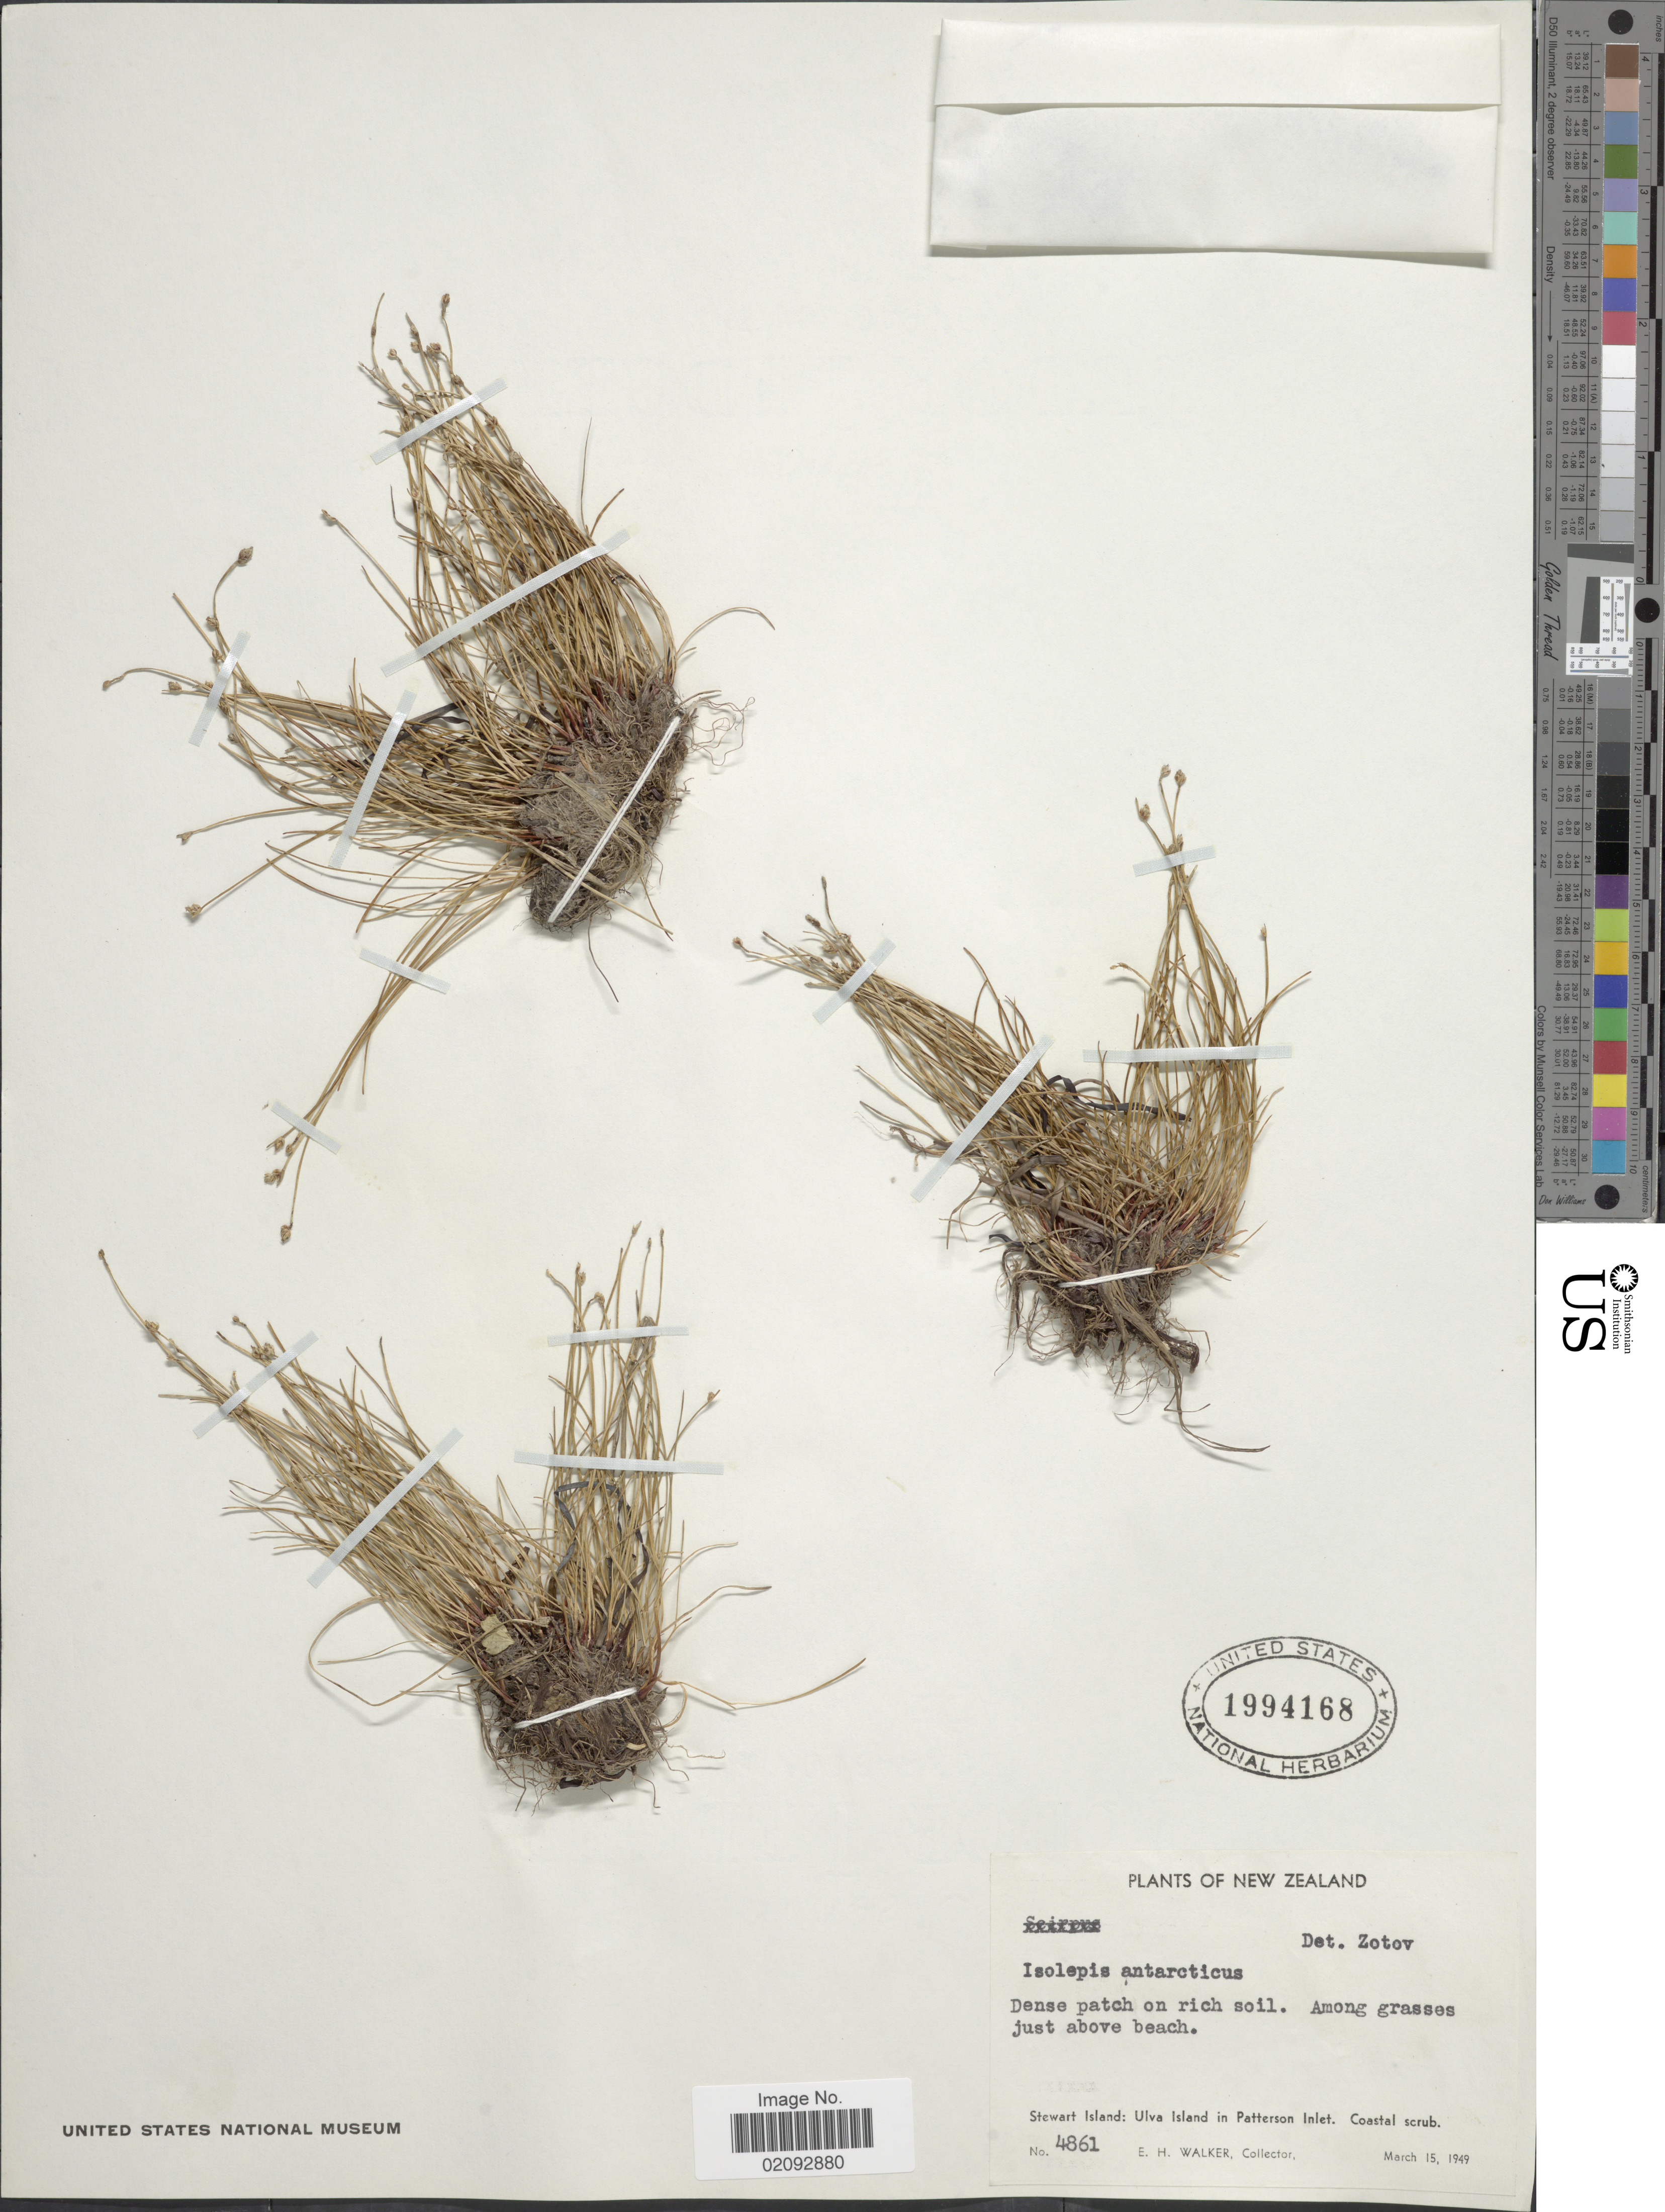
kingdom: Plantae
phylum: Tracheophyta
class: Liliopsida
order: Poales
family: Cyperaceae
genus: Isolepis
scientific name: Isolepis cernua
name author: (Vahl) Roem. & Schult.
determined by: Strong, Mark T., (BOT), Smithsonian Institution - National Museum of Natural History (UNITED STATES)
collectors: E. H. Walker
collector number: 4861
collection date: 1949-03-15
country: New Zealand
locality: Among grasses just above beach, Stewart Island: Ulva Island in Patterson Inlet. Coastal scrub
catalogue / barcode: US 1994168